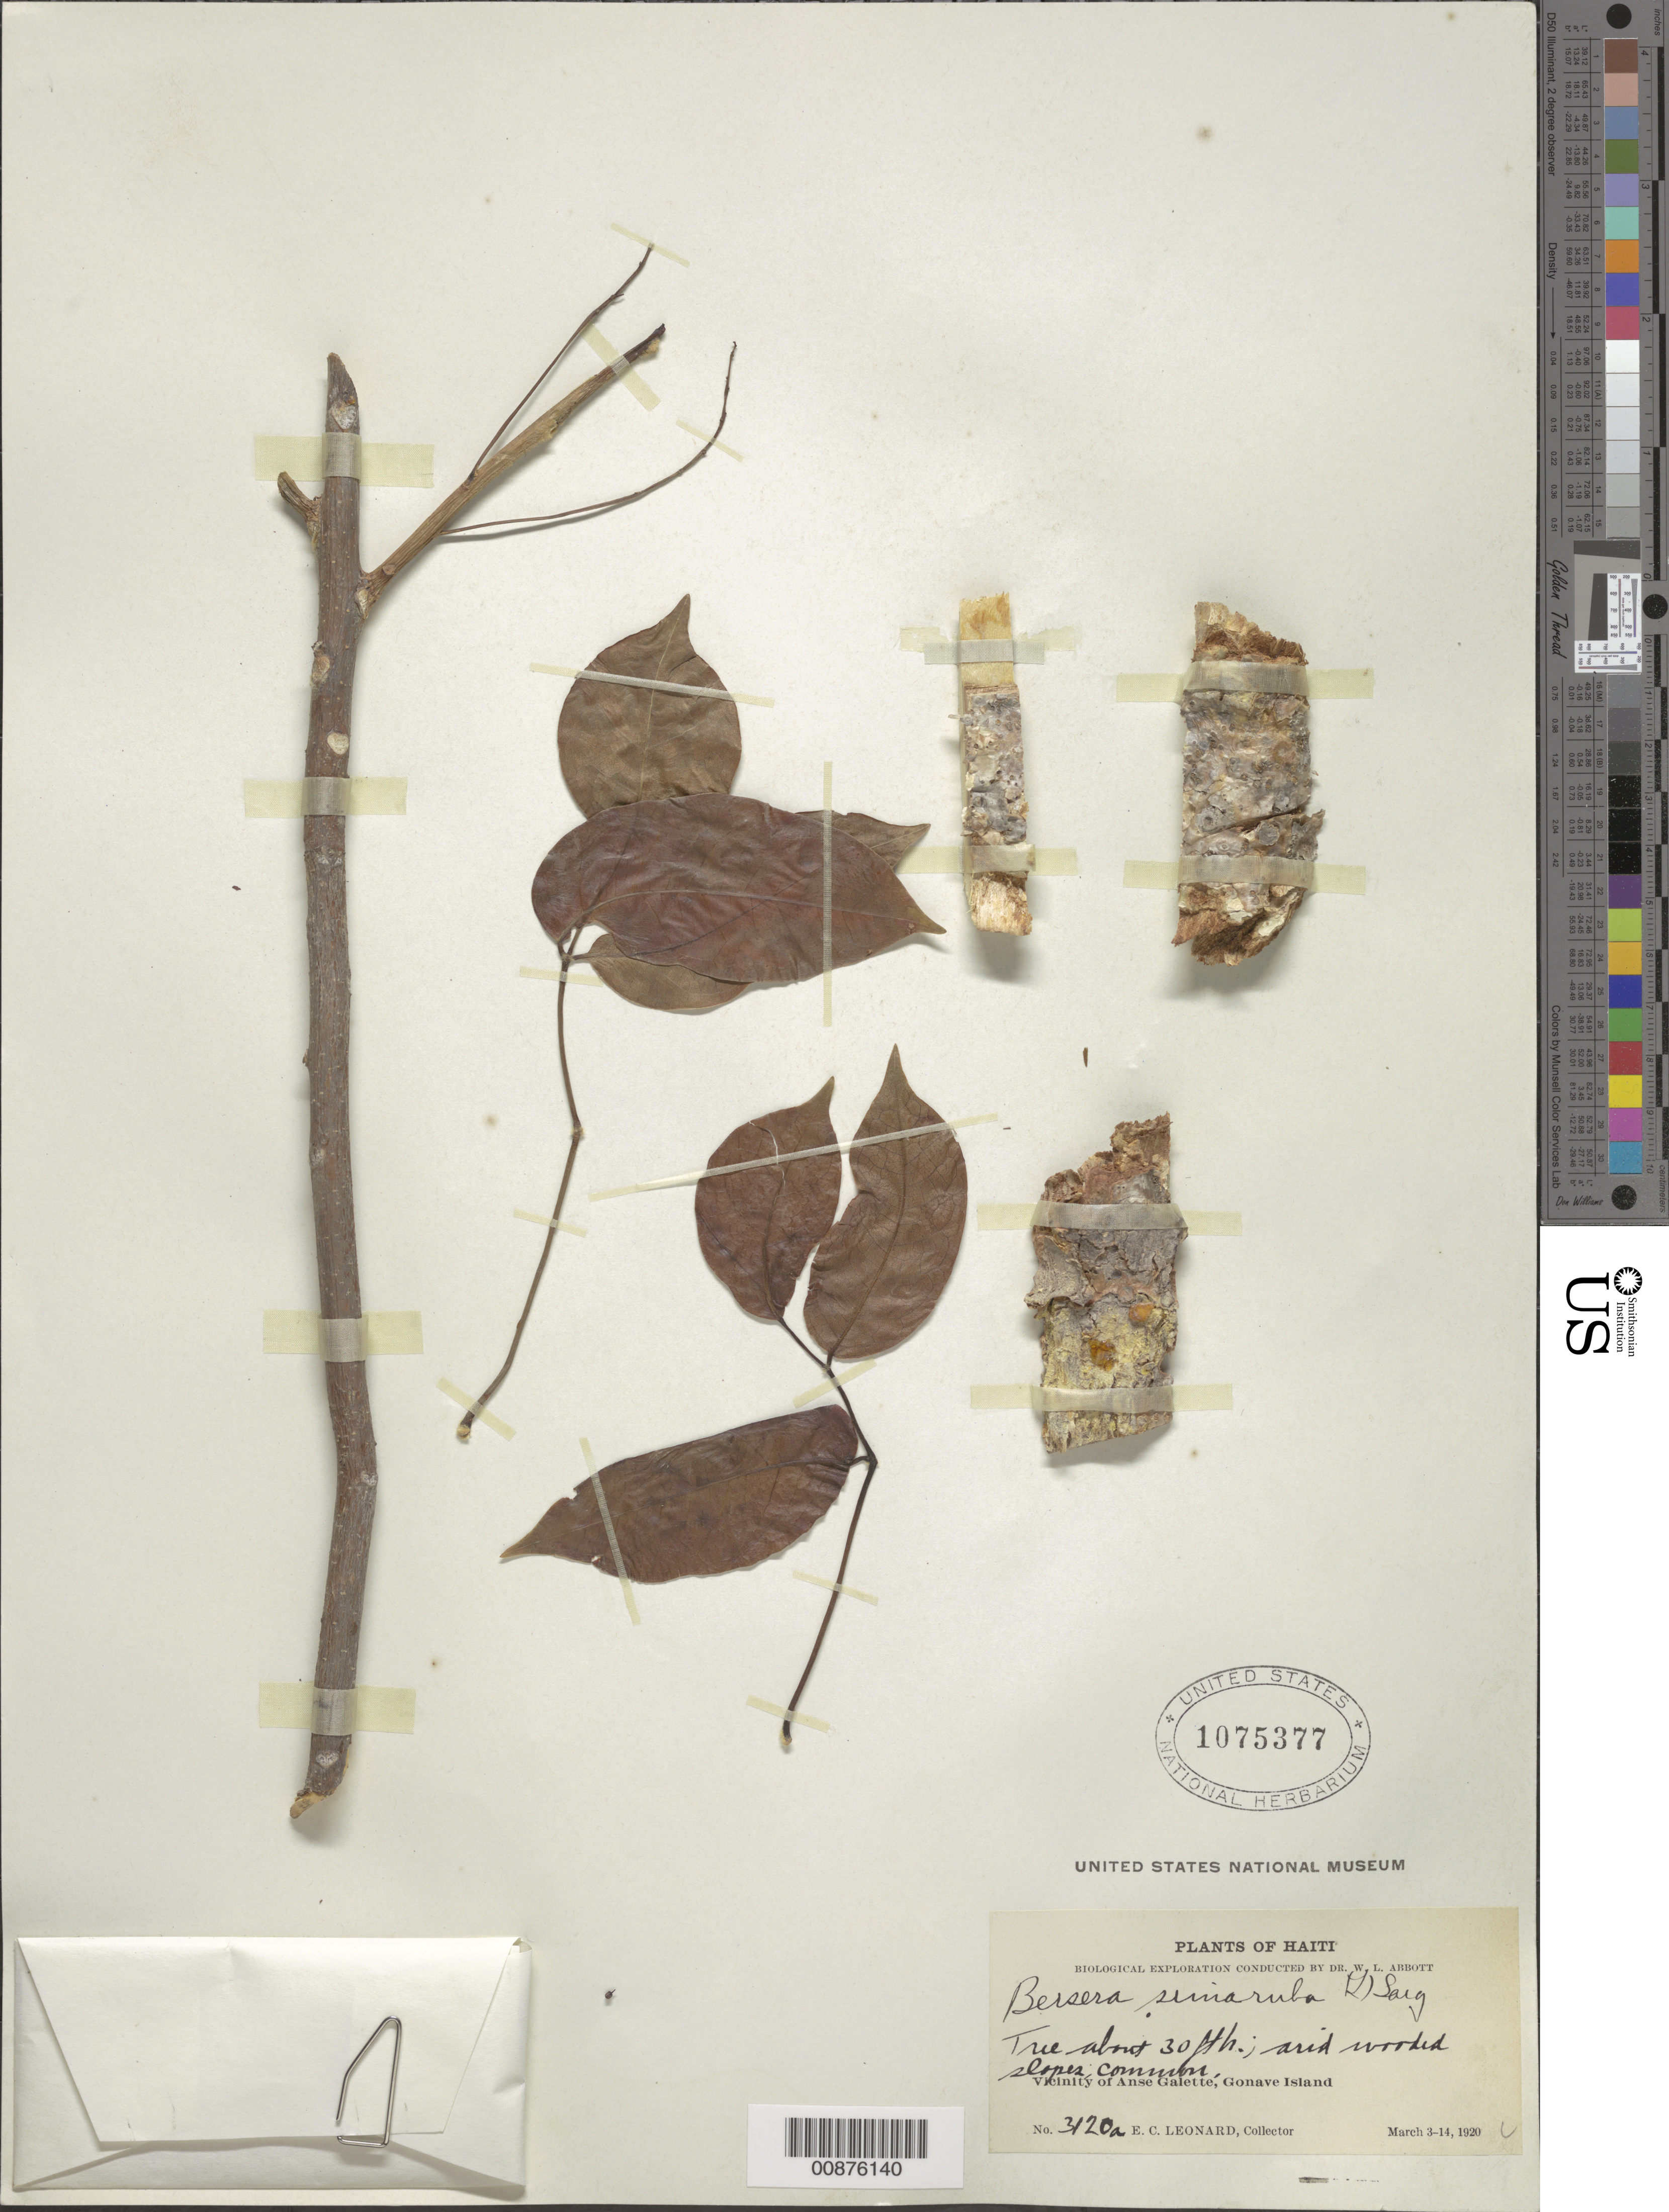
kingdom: Plantae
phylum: Tracheophyta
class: Magnoliopsida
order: Sapindales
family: Burseraceae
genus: Bursera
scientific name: Bursera simaruba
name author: (L.) Sarg.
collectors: E. C. Leonard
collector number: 3120A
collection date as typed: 03 Mar 1920 to 14 Mar 1920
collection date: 1920-03-03/1920-03-14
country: Haiti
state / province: Ouest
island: Île de la Gonâve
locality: Vicinity of Anse Galette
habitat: Arid wooded slopes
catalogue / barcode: US 1075377